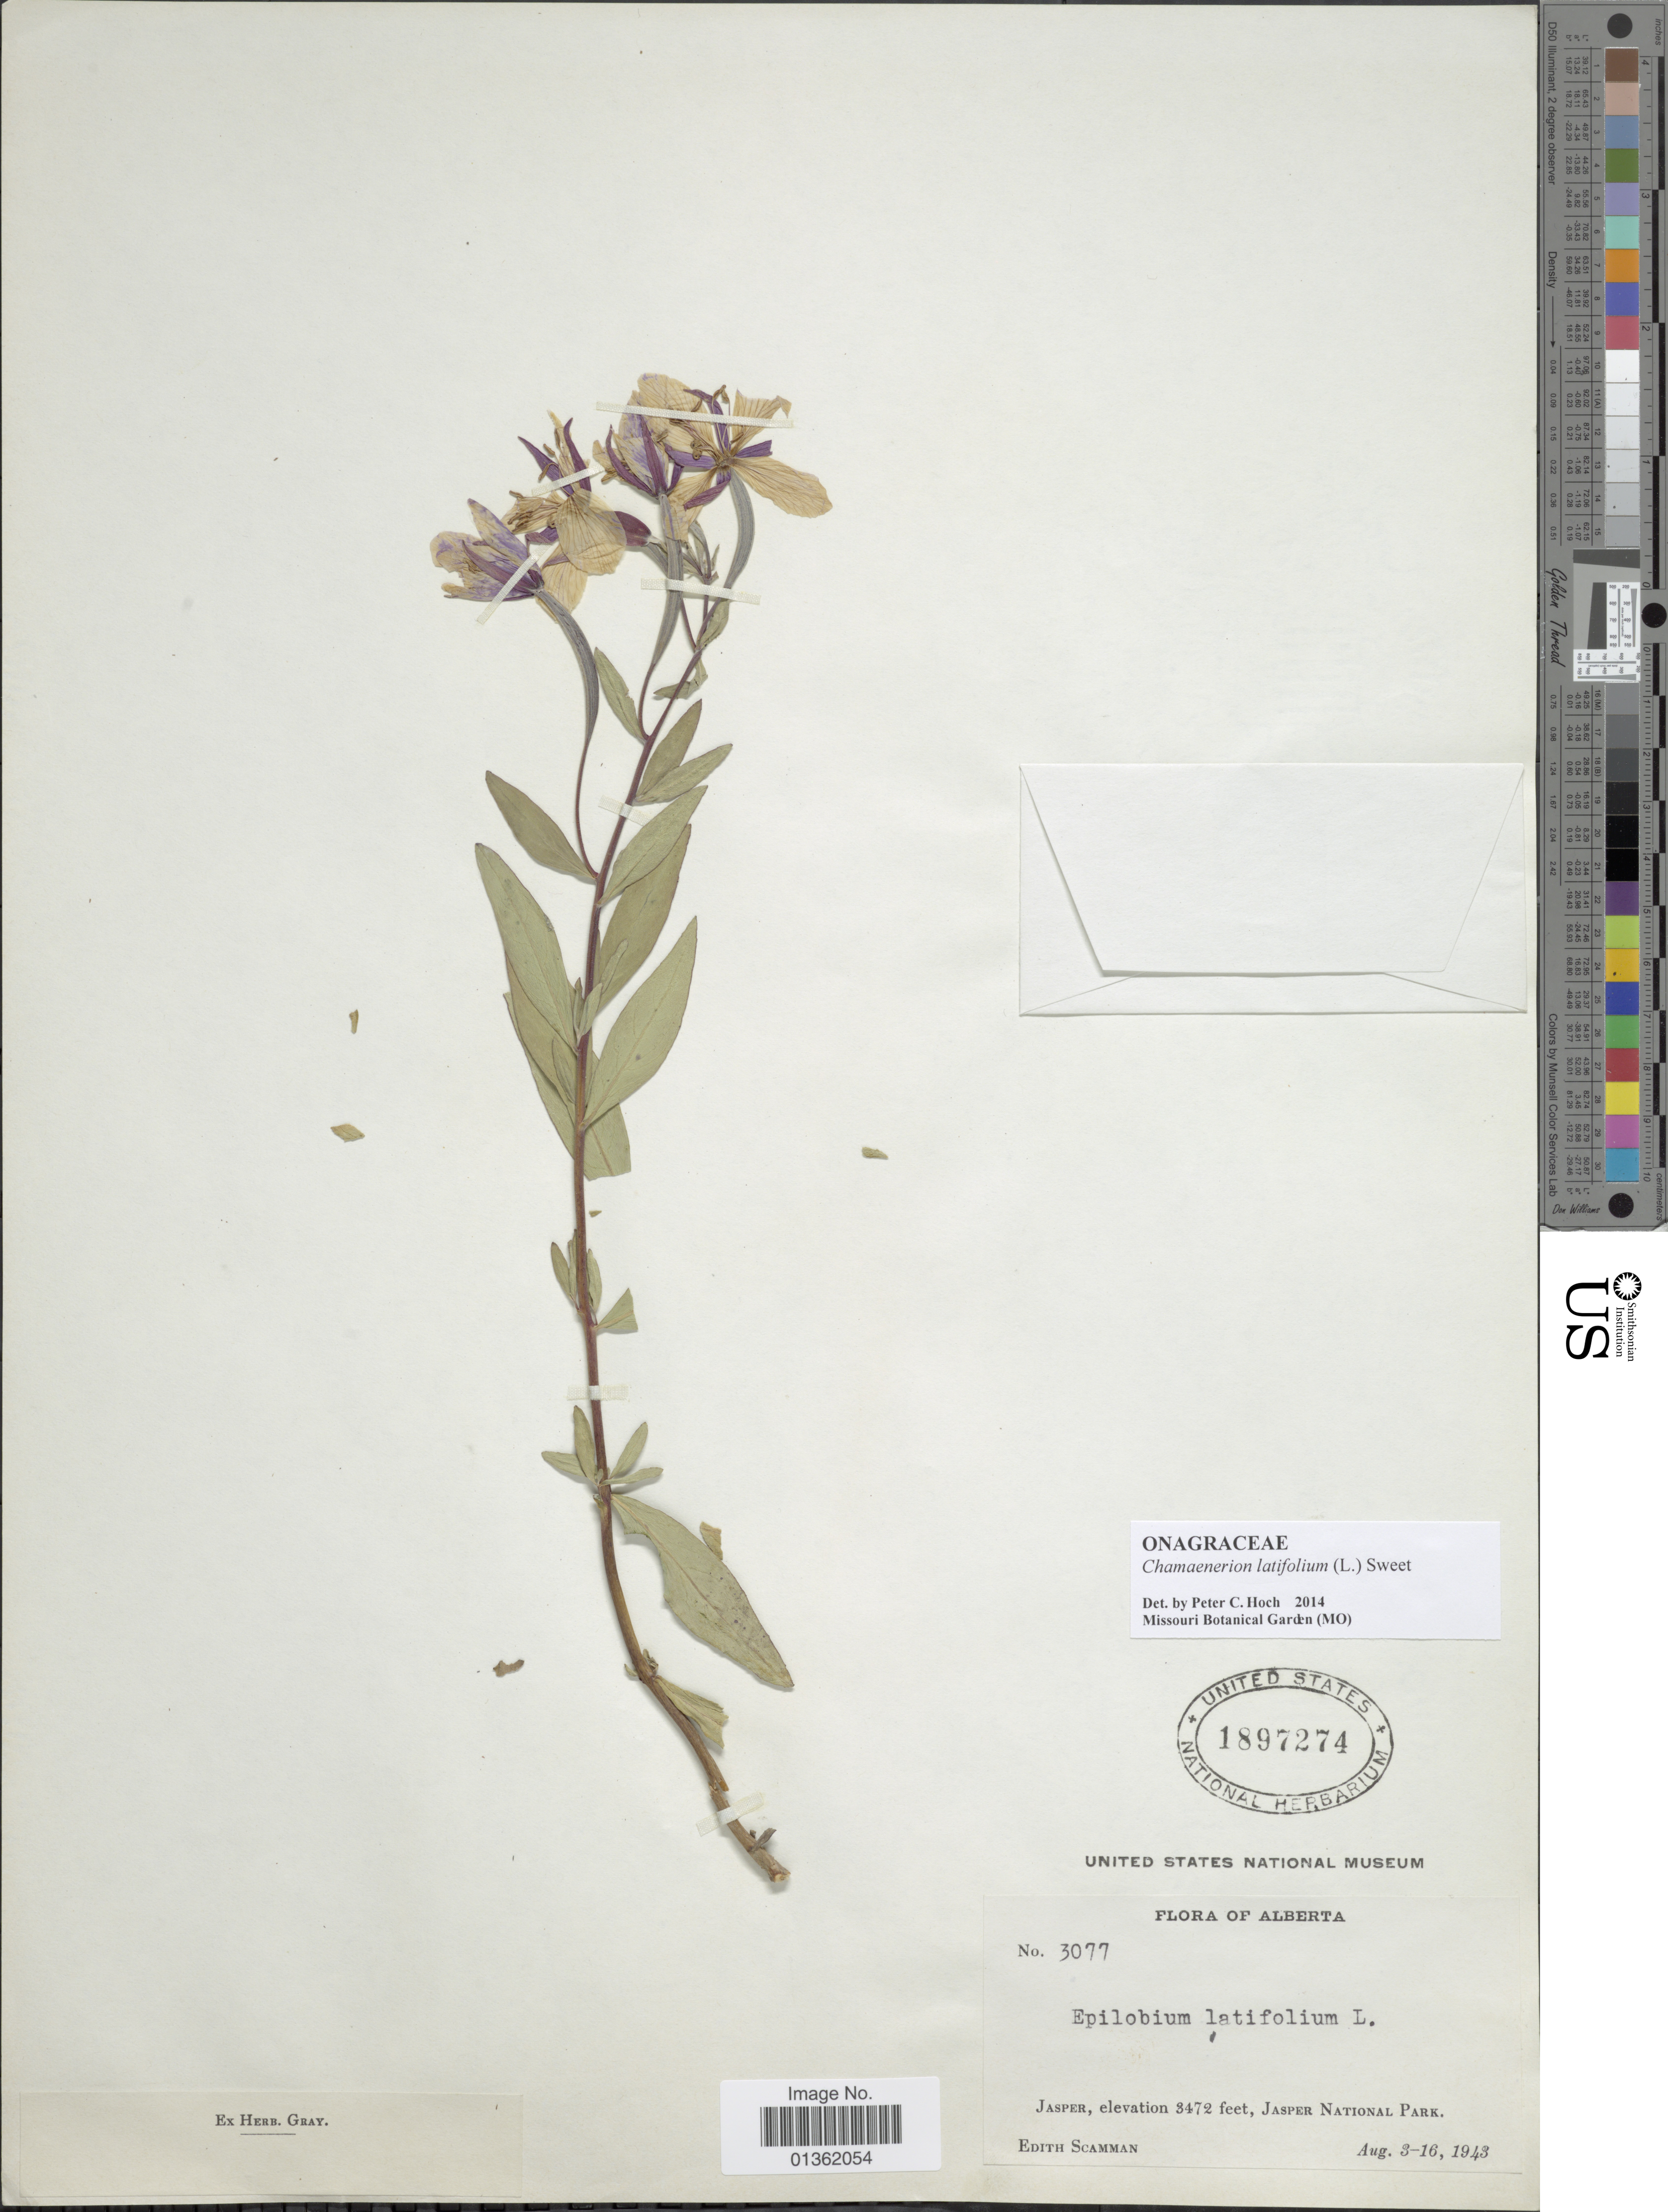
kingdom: Plantae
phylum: Tracheophyta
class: Magnoliopsida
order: Myrtales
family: Onagraceae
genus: Chamaenerion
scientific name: Chamaenerion latifolium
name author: (L.) Th. Fr. & Lange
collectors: E. Scamman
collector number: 3077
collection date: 1943-08-03/1943-08-16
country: Canada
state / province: Alberta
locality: Jasper, Jasper National Park.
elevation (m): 1058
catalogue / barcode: US 1897274